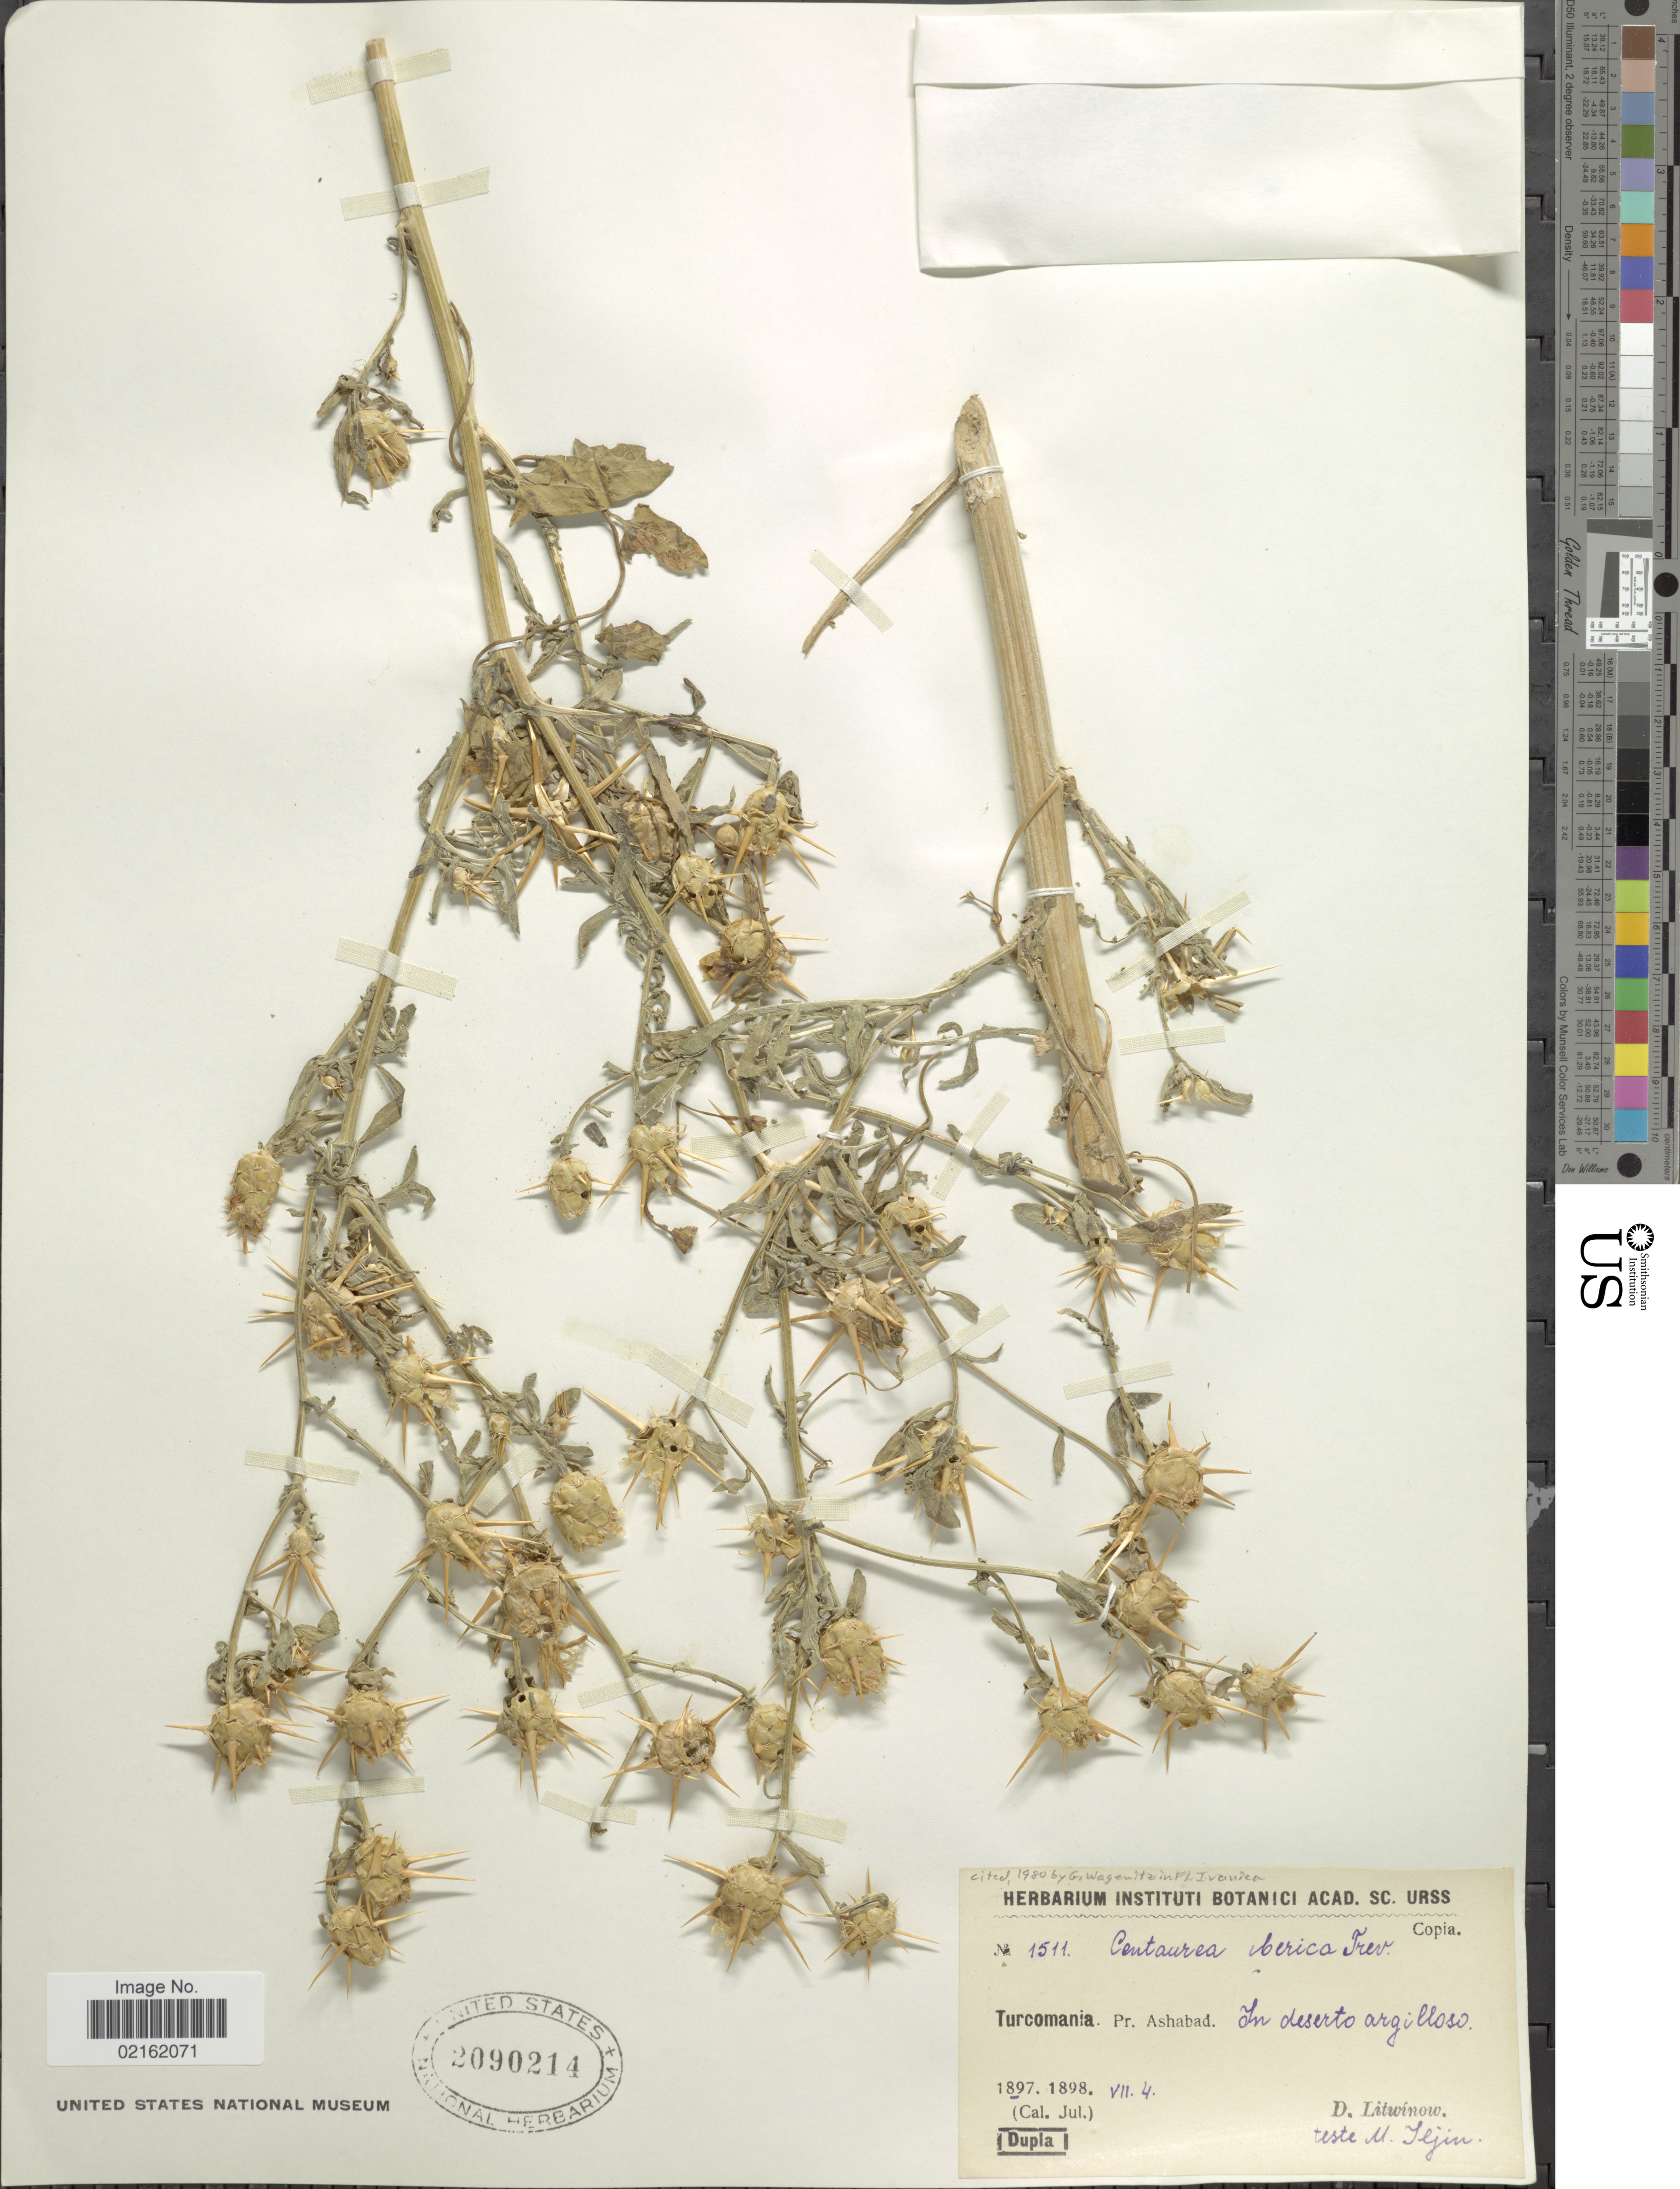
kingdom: Plantae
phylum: Tracheophyta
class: Magnoliopsida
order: Asterales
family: Asteraceae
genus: Centaurea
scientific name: Centaurea intricata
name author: Boiss.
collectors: D. Litwinow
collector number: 1511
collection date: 1897-07-04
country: Turkmenistan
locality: Turcomania, Pr. Ashabad, In deserto argulloso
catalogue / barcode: US 2090214